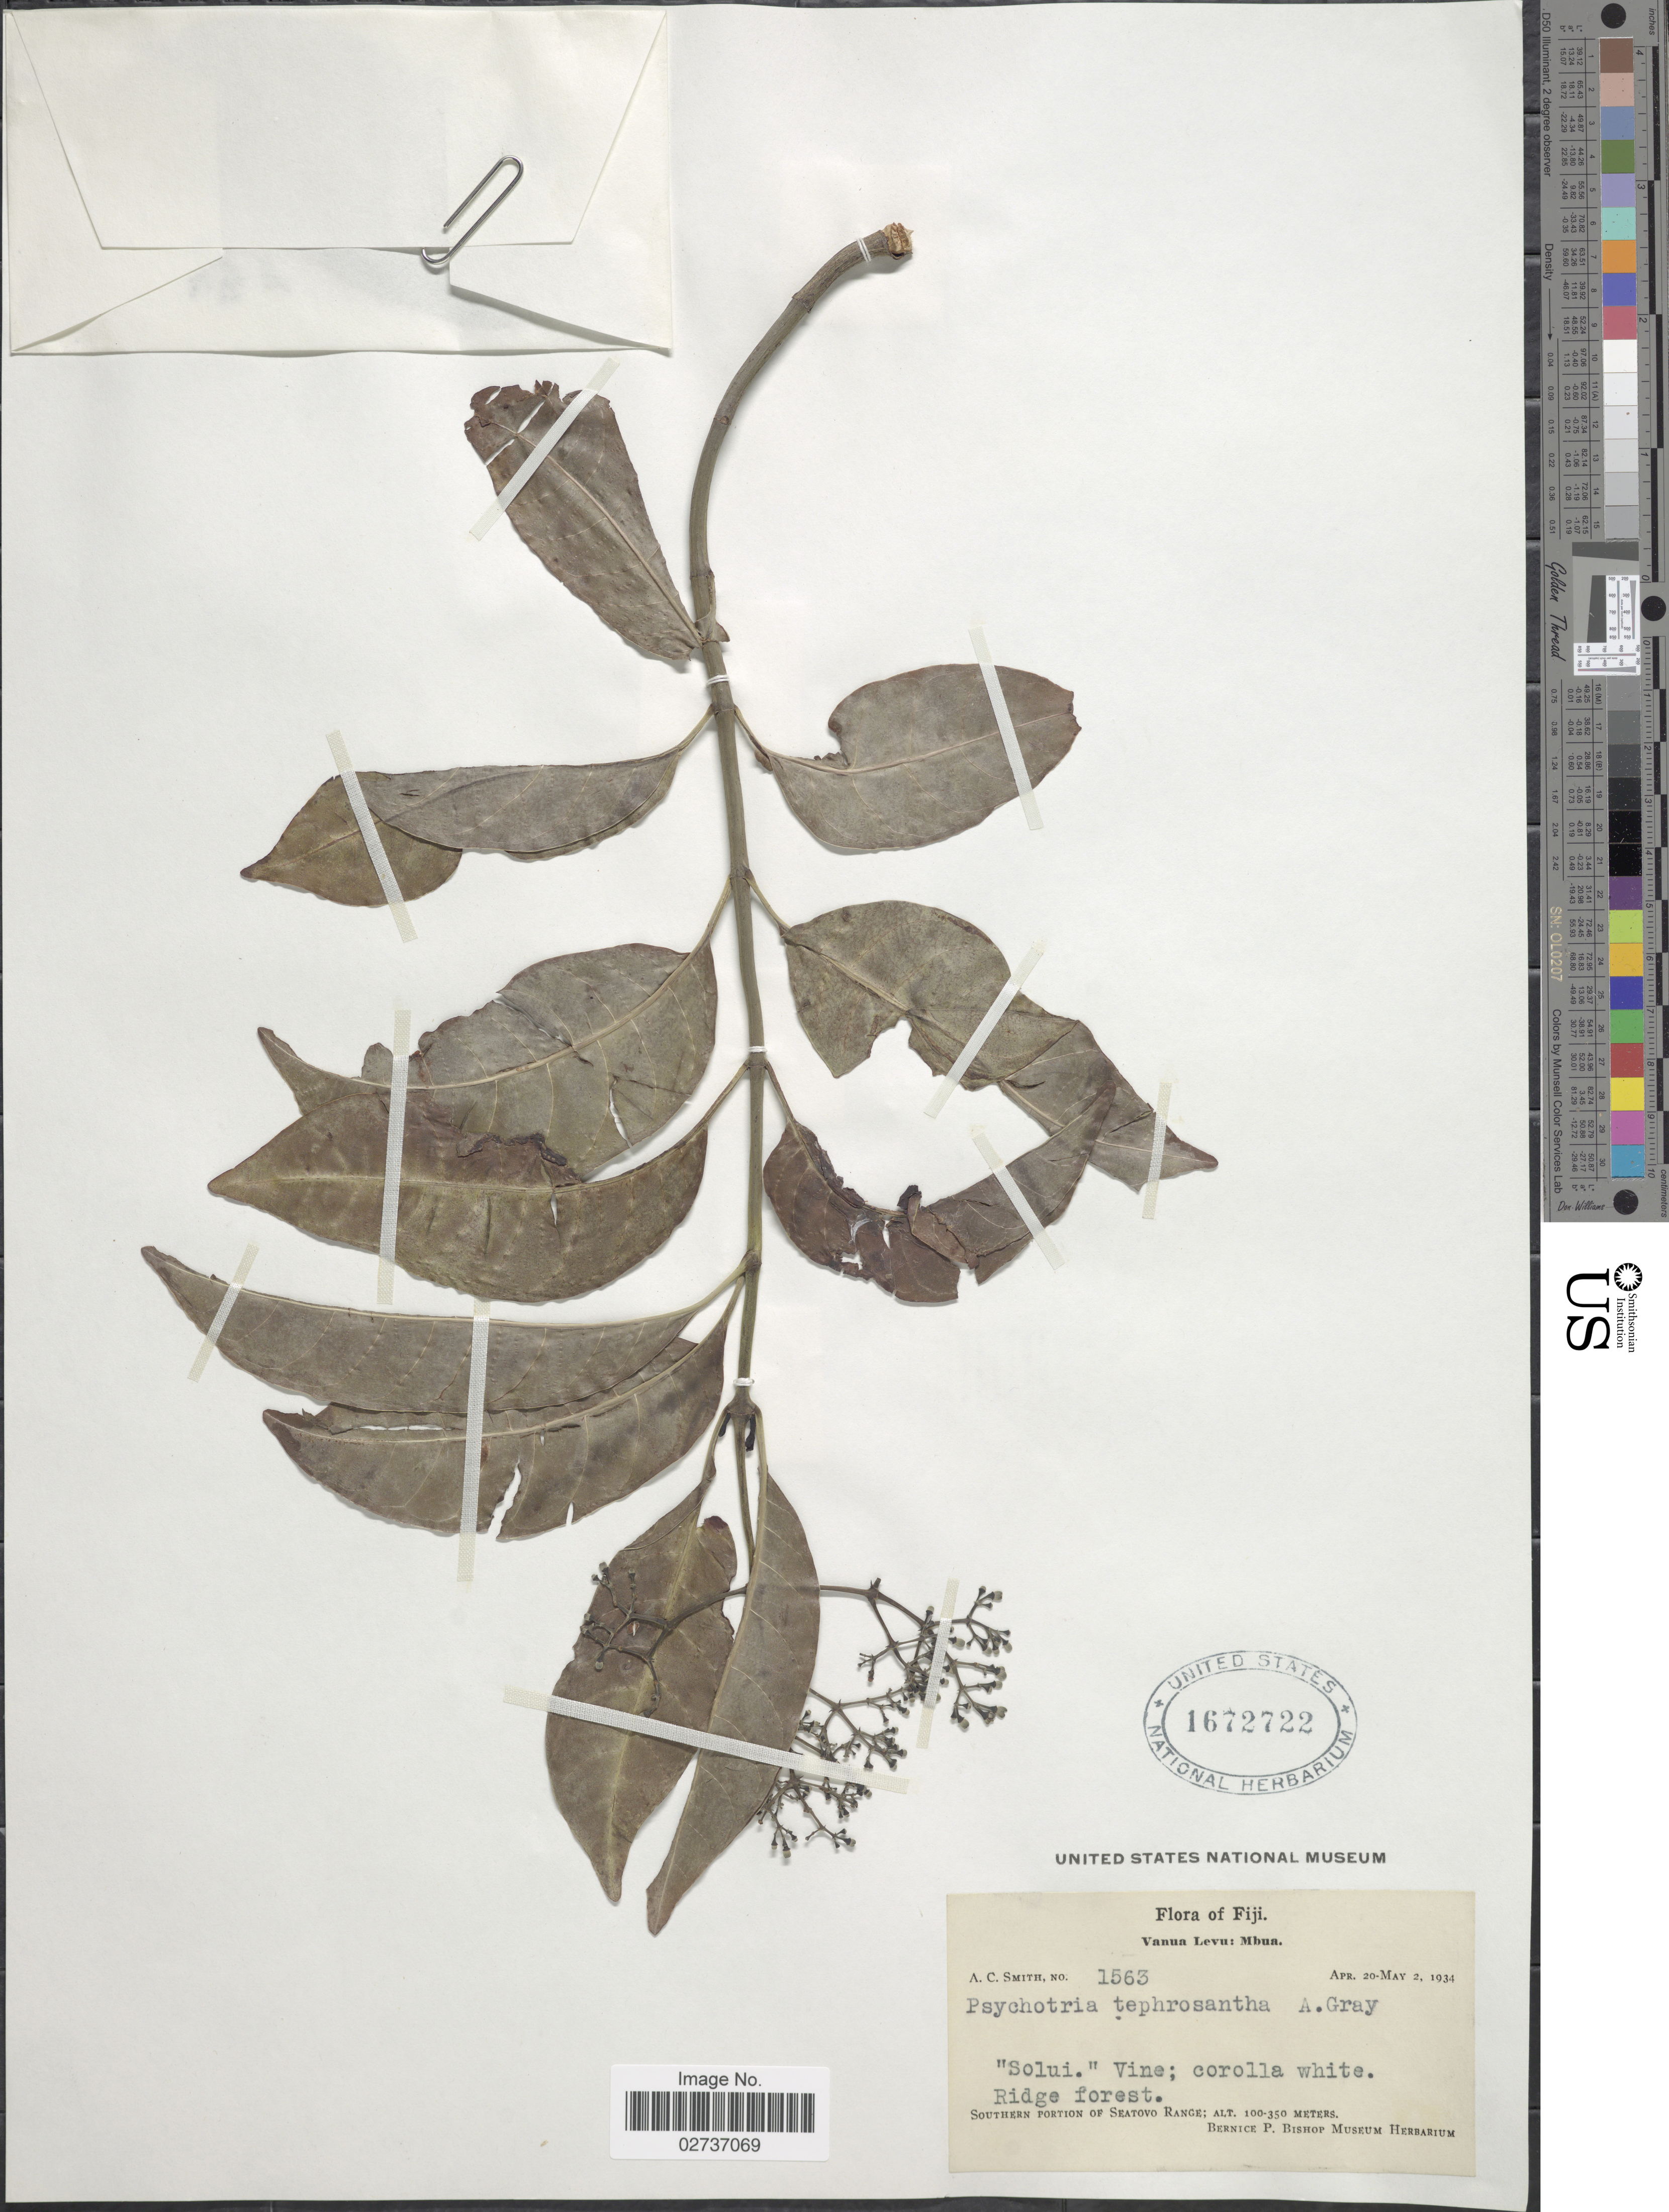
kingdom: Plantae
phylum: Tracheophyta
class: Magnoliopsida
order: Gentianales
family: Rubiaceae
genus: Psychotria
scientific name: Psychotria tephrosantha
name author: A. Gray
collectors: A. C. Smith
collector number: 1563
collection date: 1934-04-20/1934-05-02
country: Fiji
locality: Vanua Levu: Mbua. Southern Portion of Seatovo Range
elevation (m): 100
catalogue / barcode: US 1672722